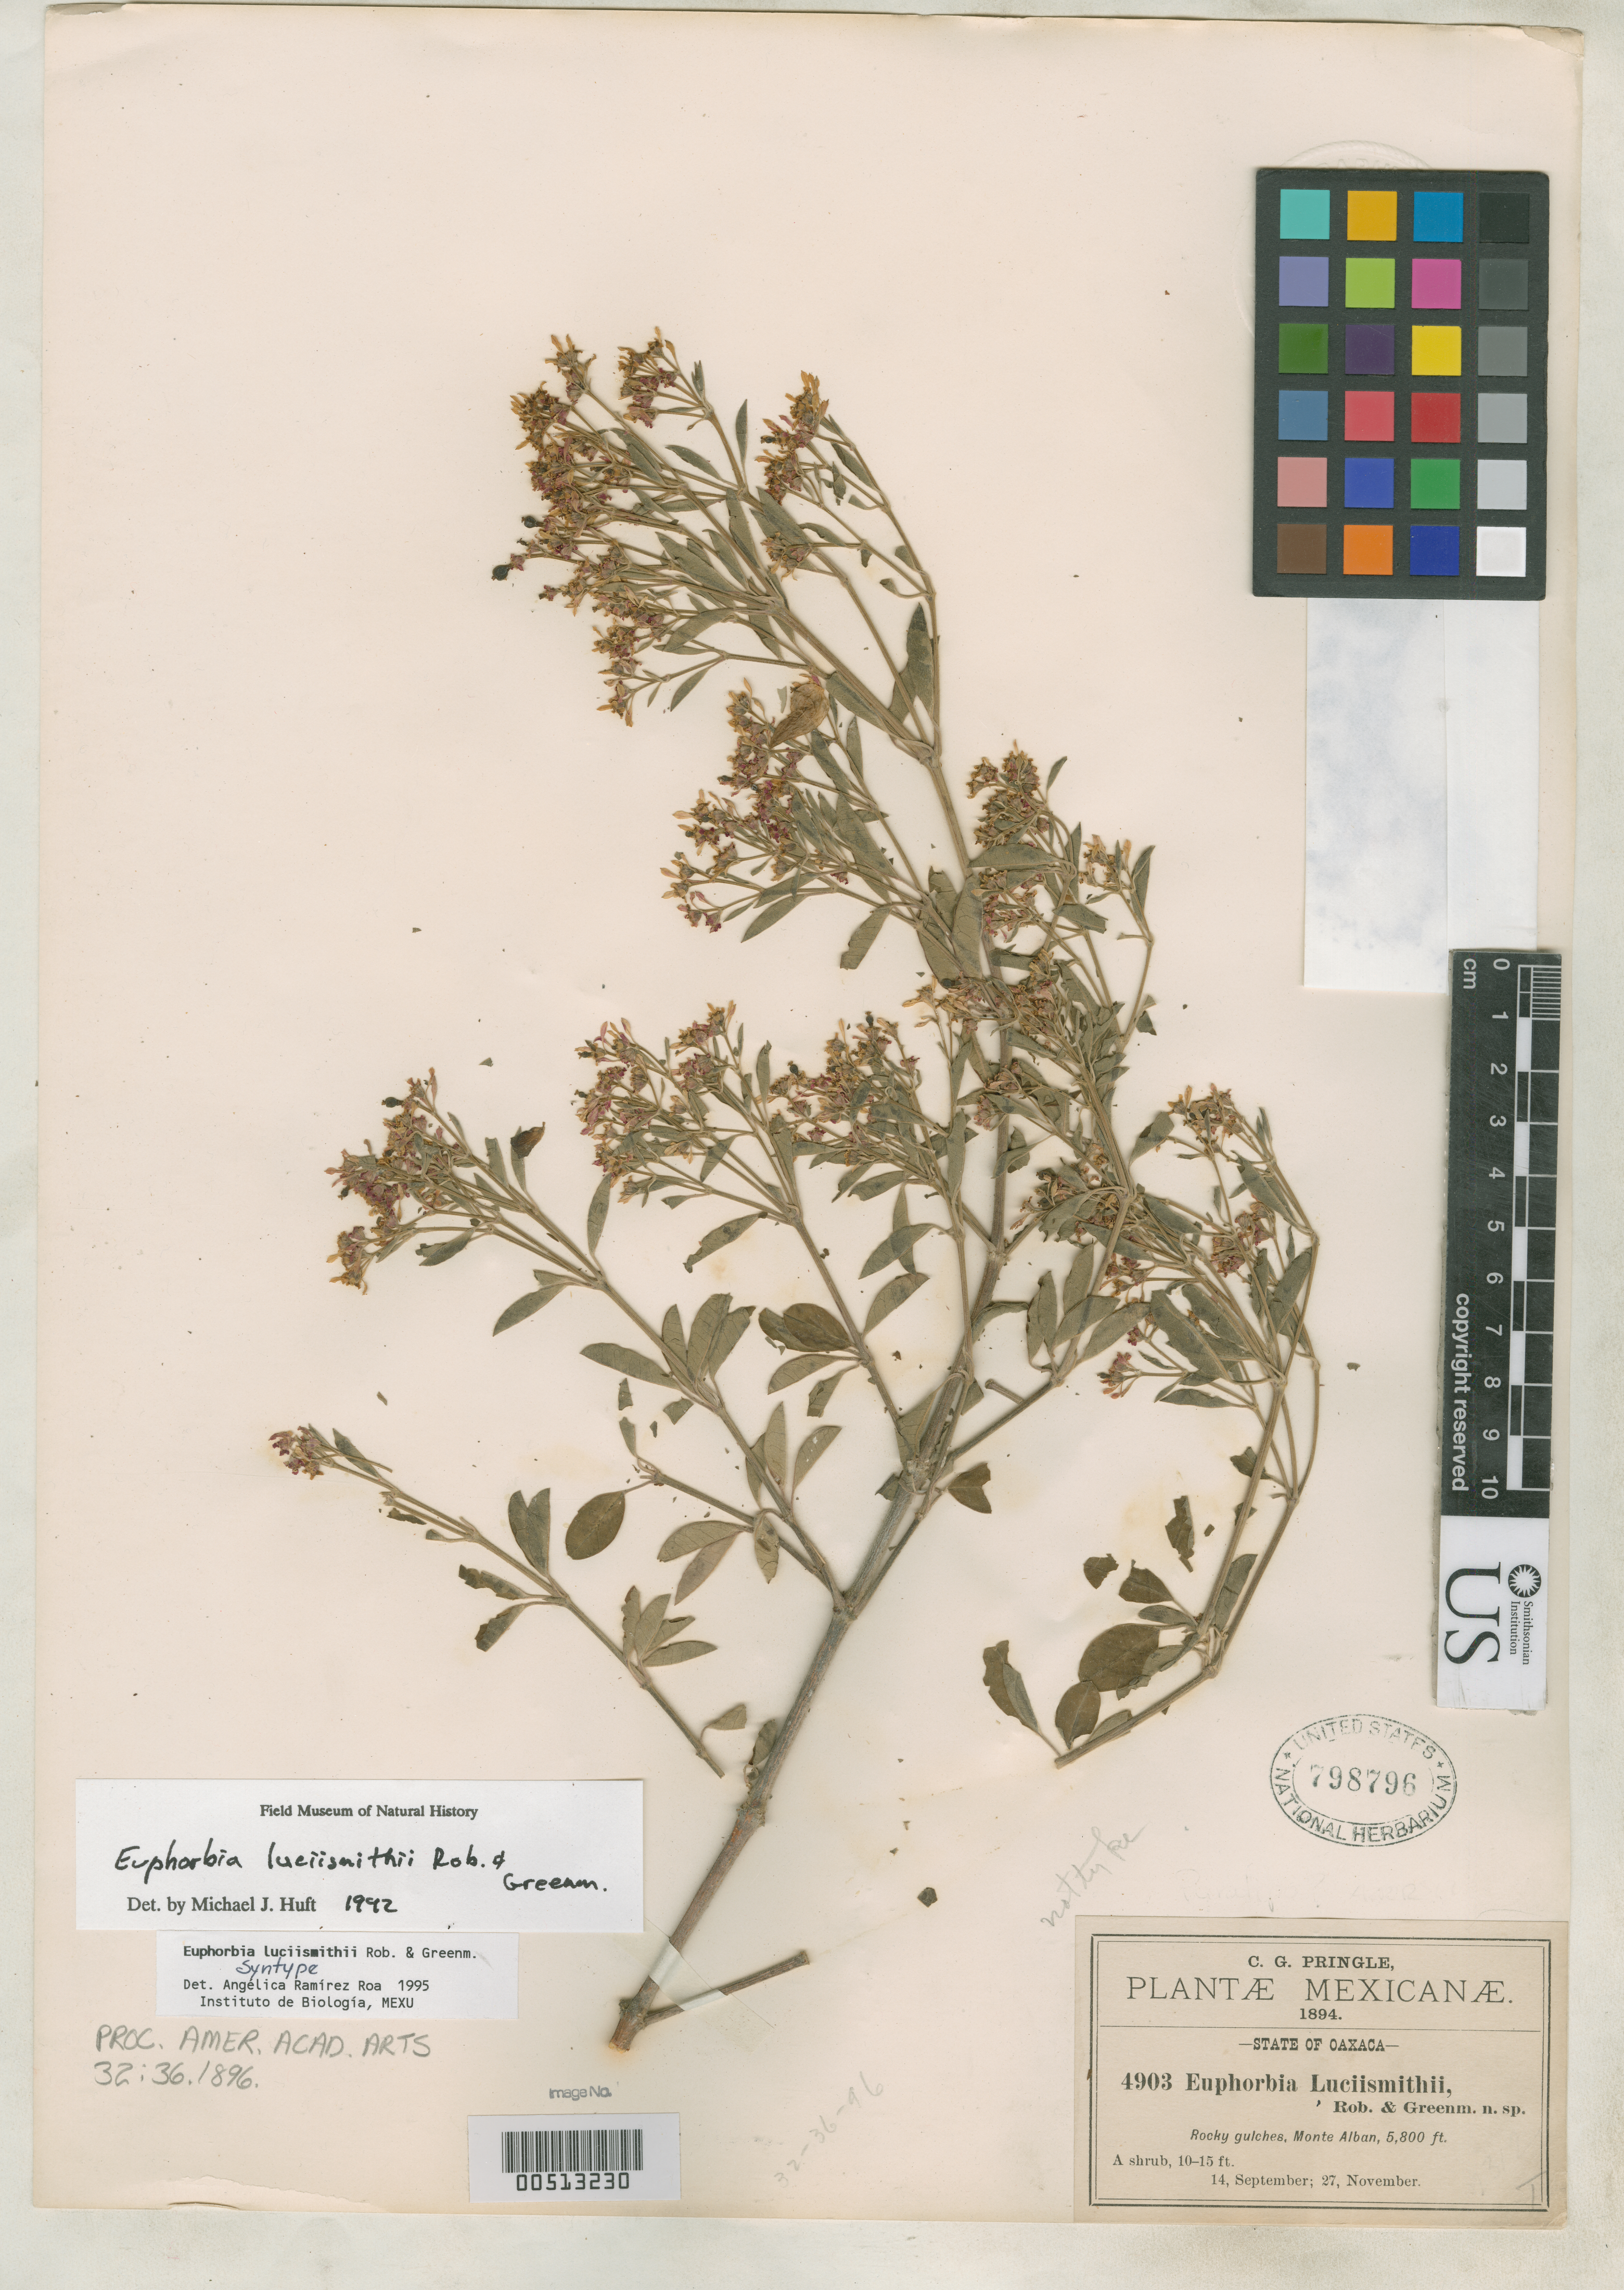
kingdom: Plantae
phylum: Tracheophyta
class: Magnoliopsida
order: Malpighiales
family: Euphorbiaceae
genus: Euphorbia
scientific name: Euphorbia luciismithii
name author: B.L. Rob. & Greenm.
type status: Syntype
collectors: C. G. Pringle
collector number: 4093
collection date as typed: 14 Sep 1894 and 27 Nov 1894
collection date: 1894-09-14,1894-11-27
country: Mexico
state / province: Oaxaca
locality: Monte Alban.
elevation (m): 1768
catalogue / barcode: US 798796